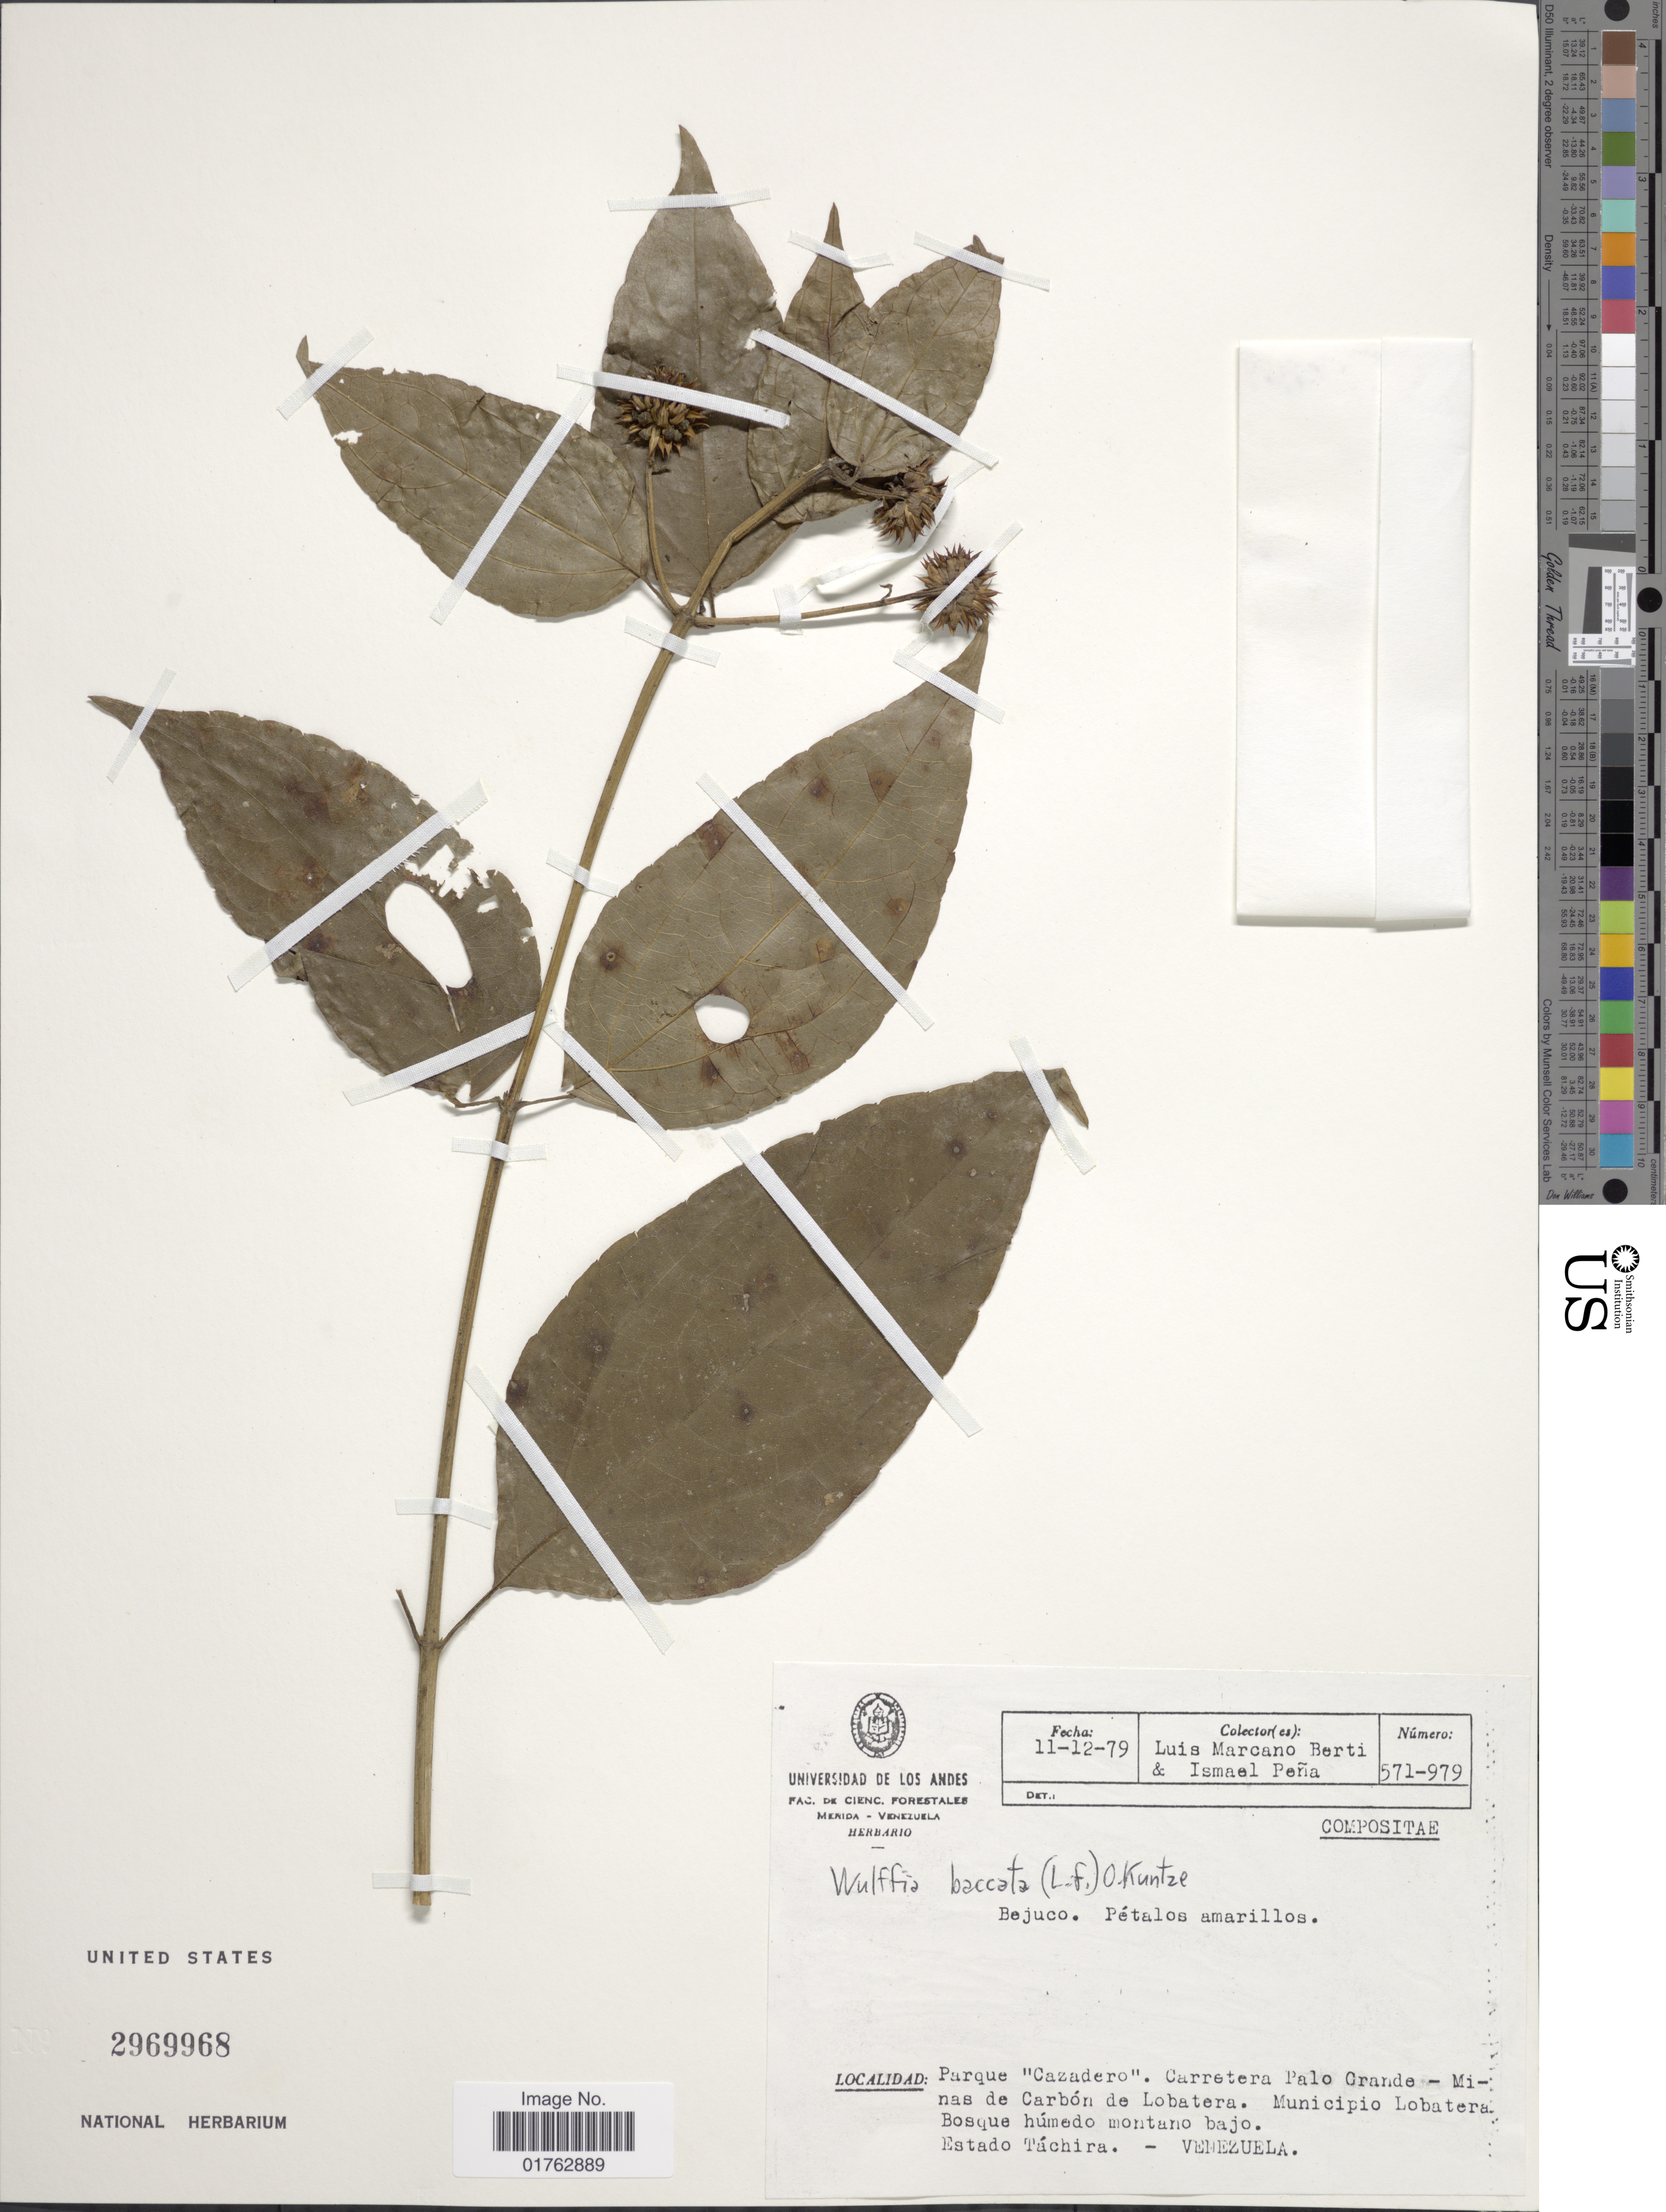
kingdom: Plantae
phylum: Tracheophyta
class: Magnoliopsida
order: Asterales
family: Asteraceae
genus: Wulffia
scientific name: Wulffia baccata var. baccata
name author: (L.) Kuntze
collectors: L. Marcano-Berti & I. Pena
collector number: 571-979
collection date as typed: Transcribed d/m/y: 11/12/79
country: Venezuela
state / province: Tachira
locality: Parque "Cazadero", Carretera Palo Grande - Minas de Carbon de Lobatera, Municipality Lobatera Bosque humedo montano bajo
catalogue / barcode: US 2969968